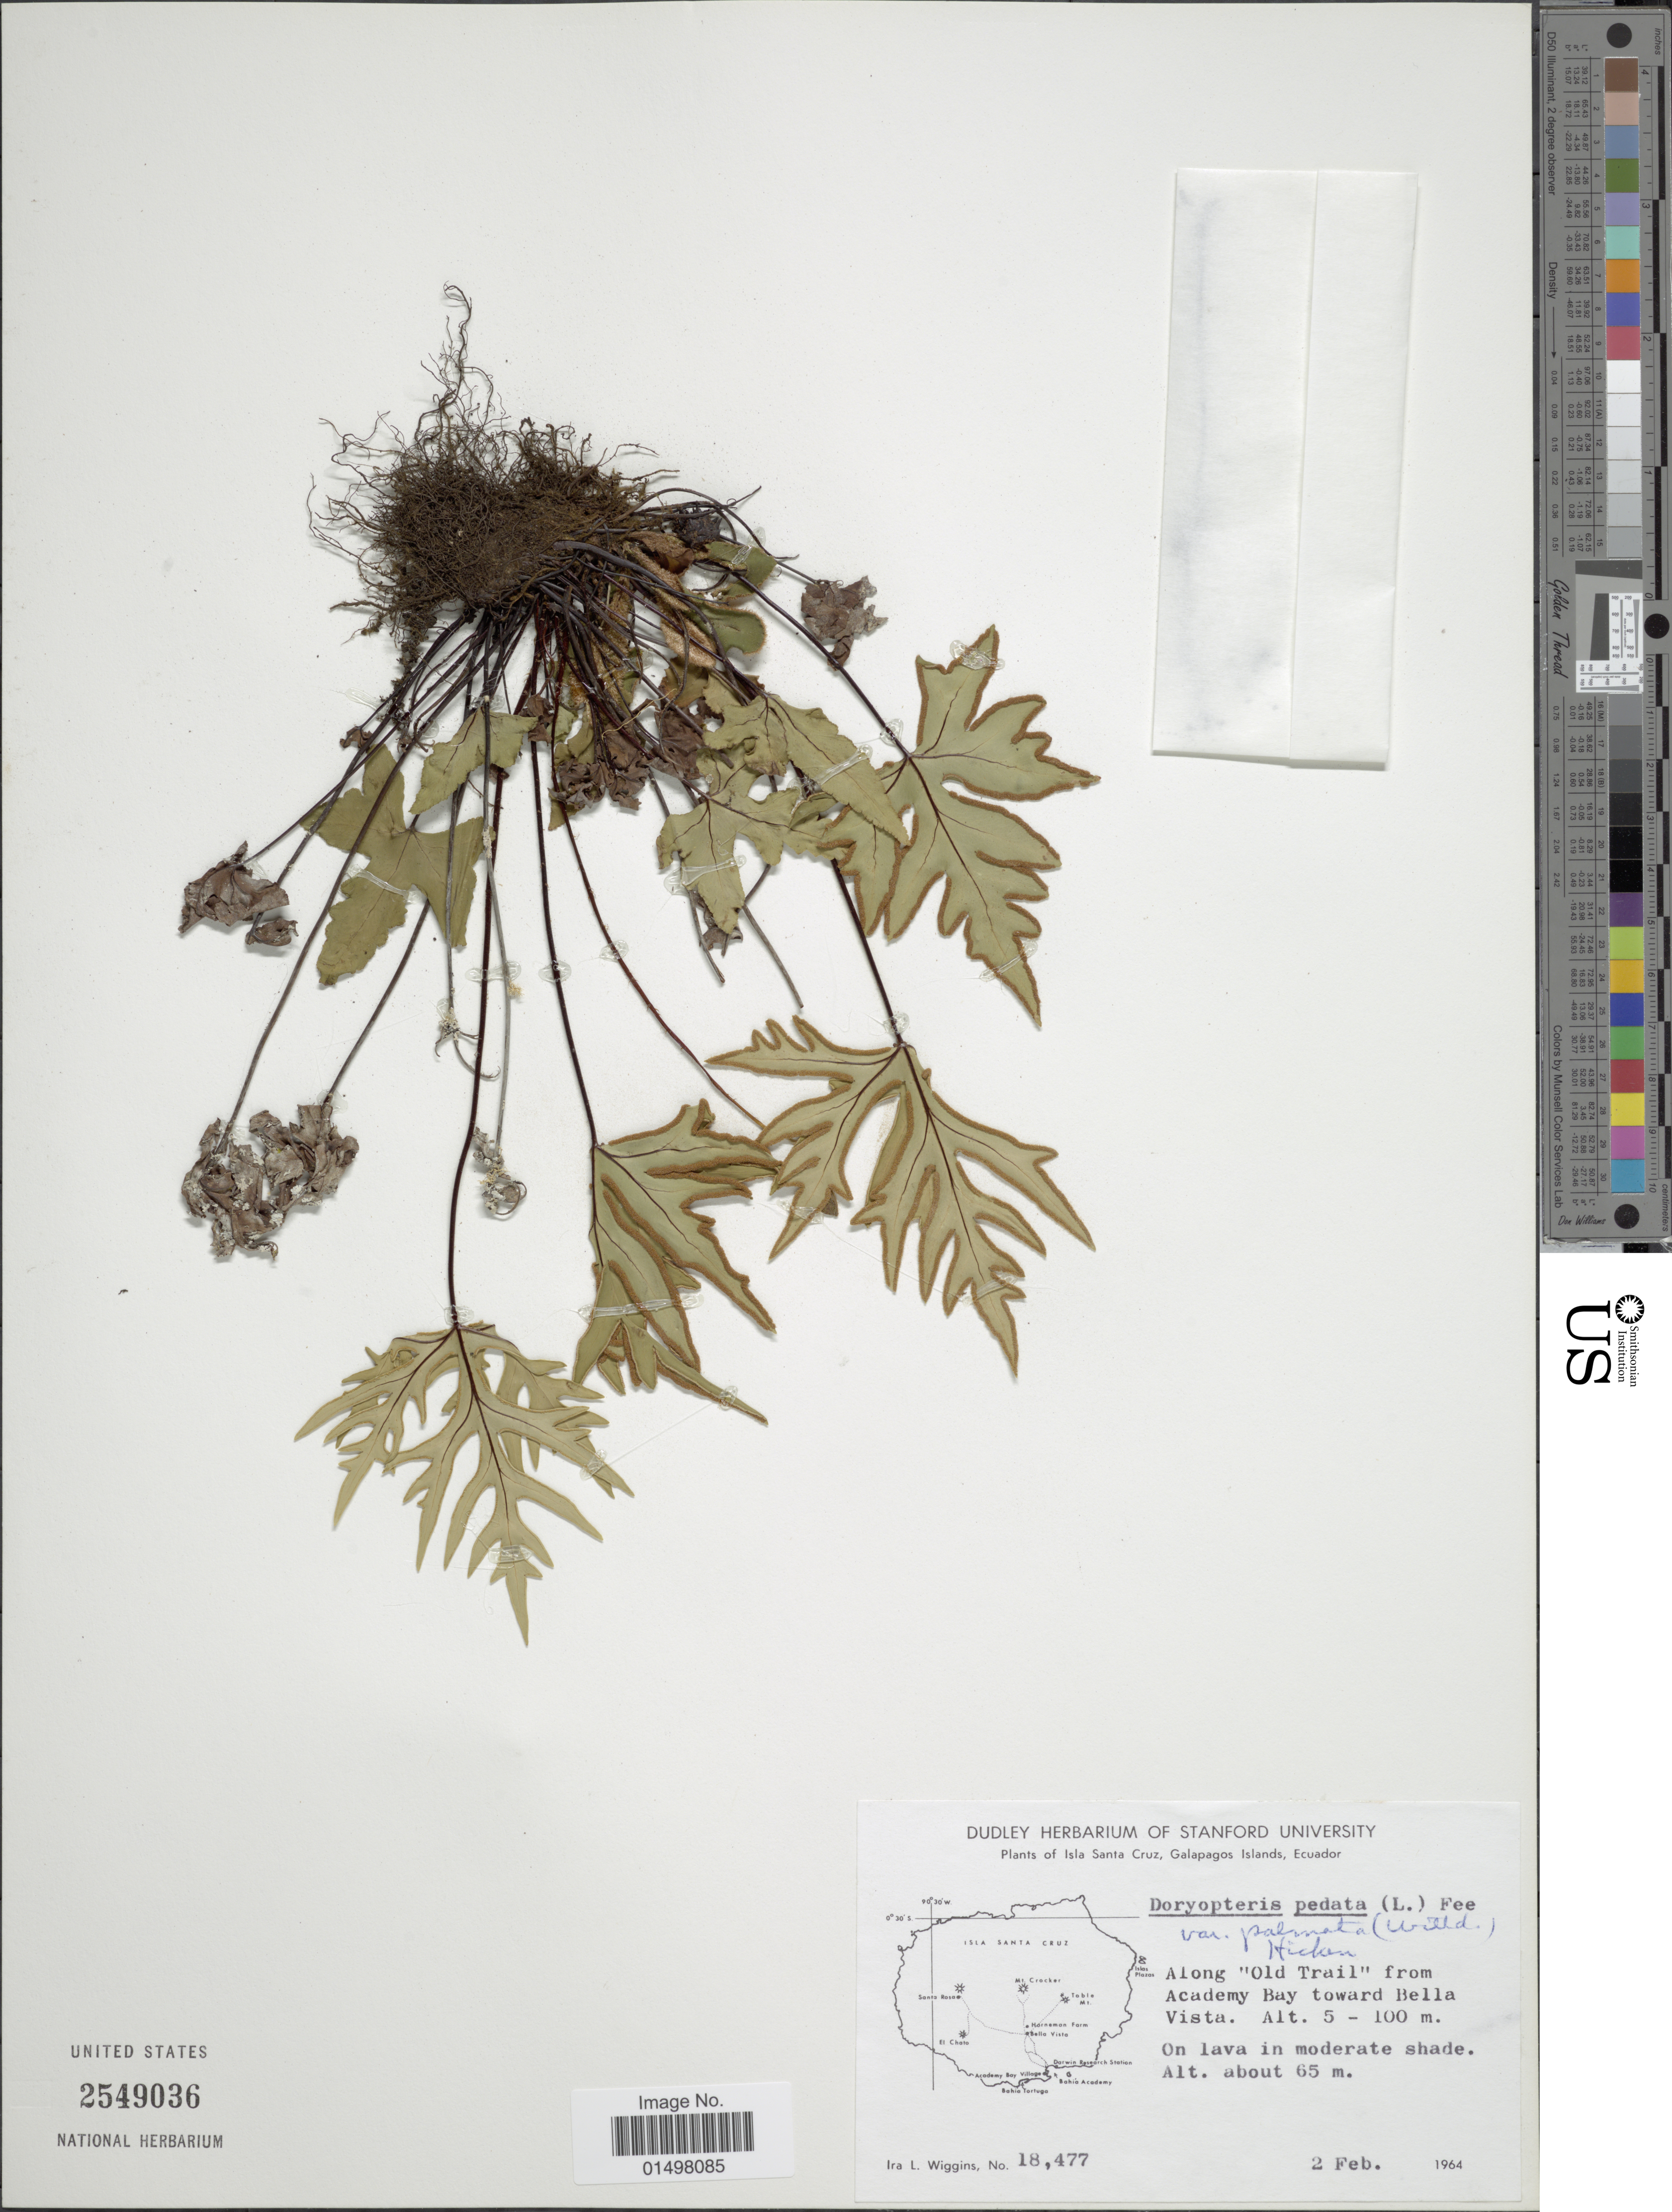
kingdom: Plantae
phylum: Tracheophyta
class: Polypodiopsida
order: Polypodiales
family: Pteridaceae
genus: Doryopteris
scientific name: Doryopteris pedata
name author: (L.) Fée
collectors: I. L. Wiggins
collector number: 18477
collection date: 1964-02-02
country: Ecuador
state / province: Colón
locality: Isla Santa Cruz, Galapagos Islands. Along 'Old Trail' from Academy Bay toward Bella Vista.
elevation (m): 65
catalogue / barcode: US 2549036